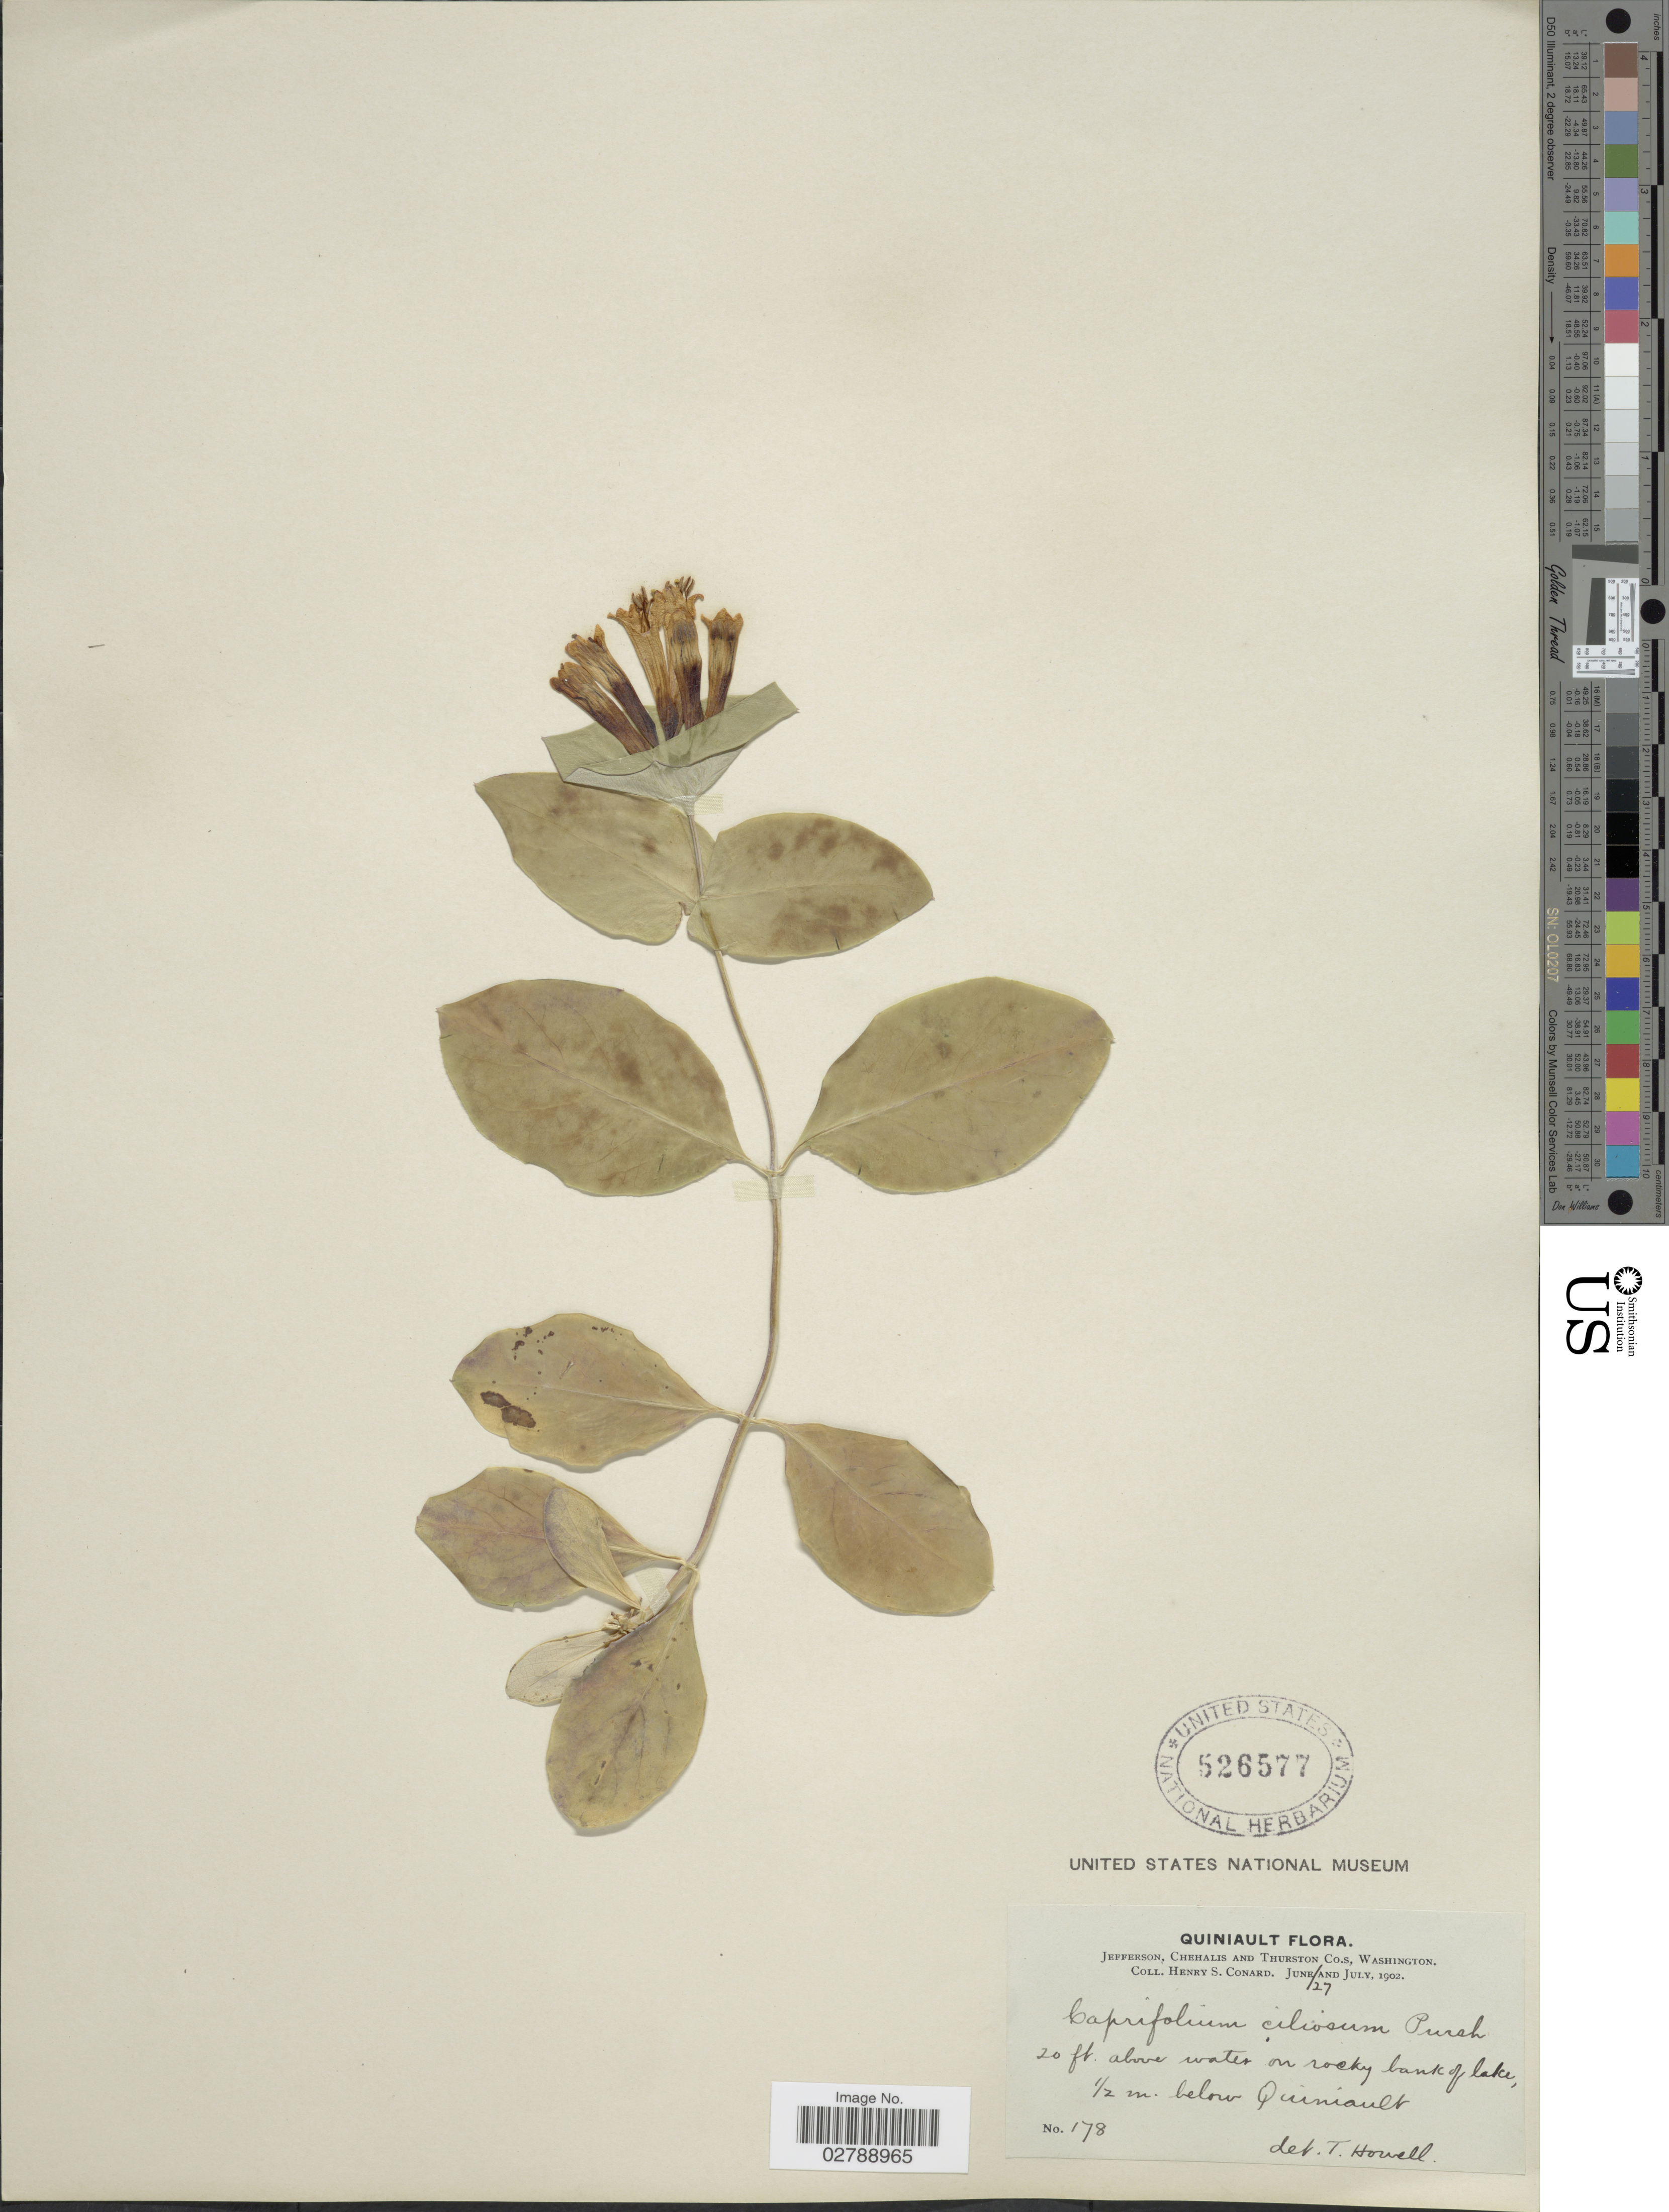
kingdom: Plantae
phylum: Tracheophyta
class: Magnoliopsida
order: Dipsacales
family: Caprifoliaceae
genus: Lonicera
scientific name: Lonicera ciliosa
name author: Poir.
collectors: H. S. Conard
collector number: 178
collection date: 1902-06-27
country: United States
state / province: Washington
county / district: Thurston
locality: Quiniault. Jefferson, Chehalis and Thurston Co.s. 1/2 m. below Quiniault.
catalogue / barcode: US 526577